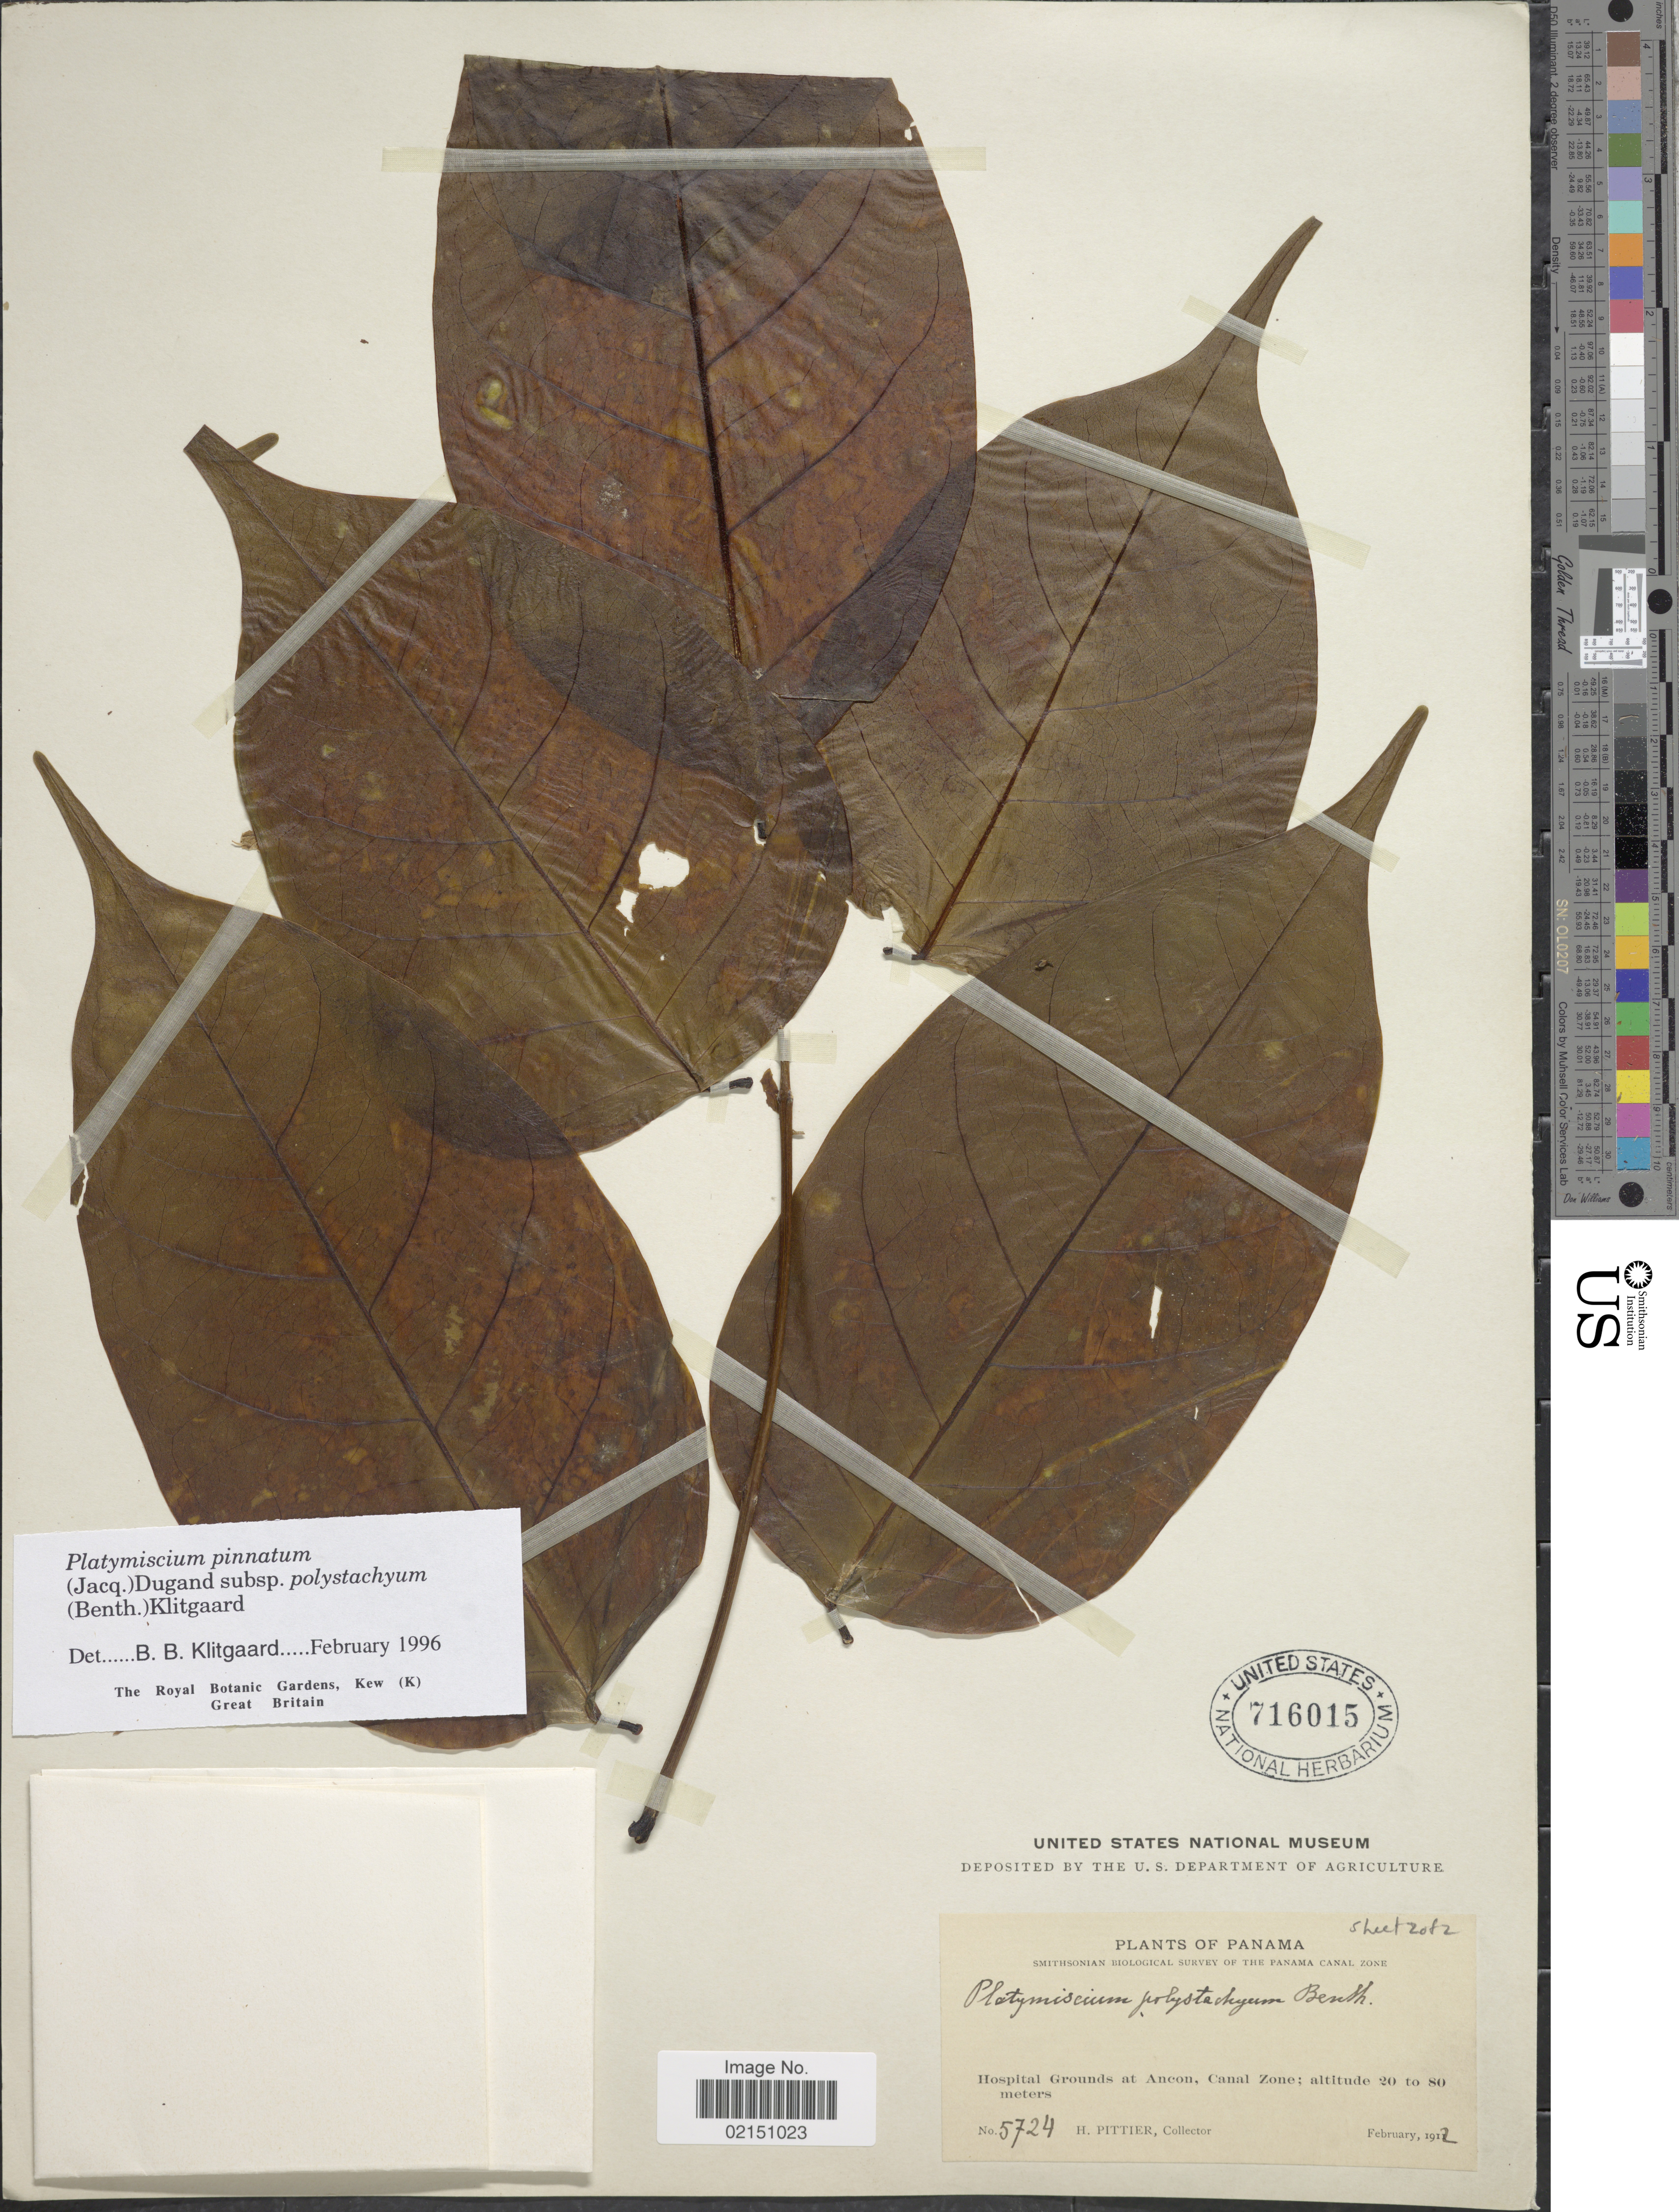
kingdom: Plantae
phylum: Tracheophyta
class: Magnoliopsida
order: Fabales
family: Fabaceae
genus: Platymiscium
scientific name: Platymiscium pinnatum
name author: (Jacq.) Dugand G.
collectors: H. F. Pittier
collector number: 5724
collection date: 1912-02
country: Panama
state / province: Colón / Panamá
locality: Hospital Grounds at Ancon, Canal Zone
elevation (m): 20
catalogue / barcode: US 716015